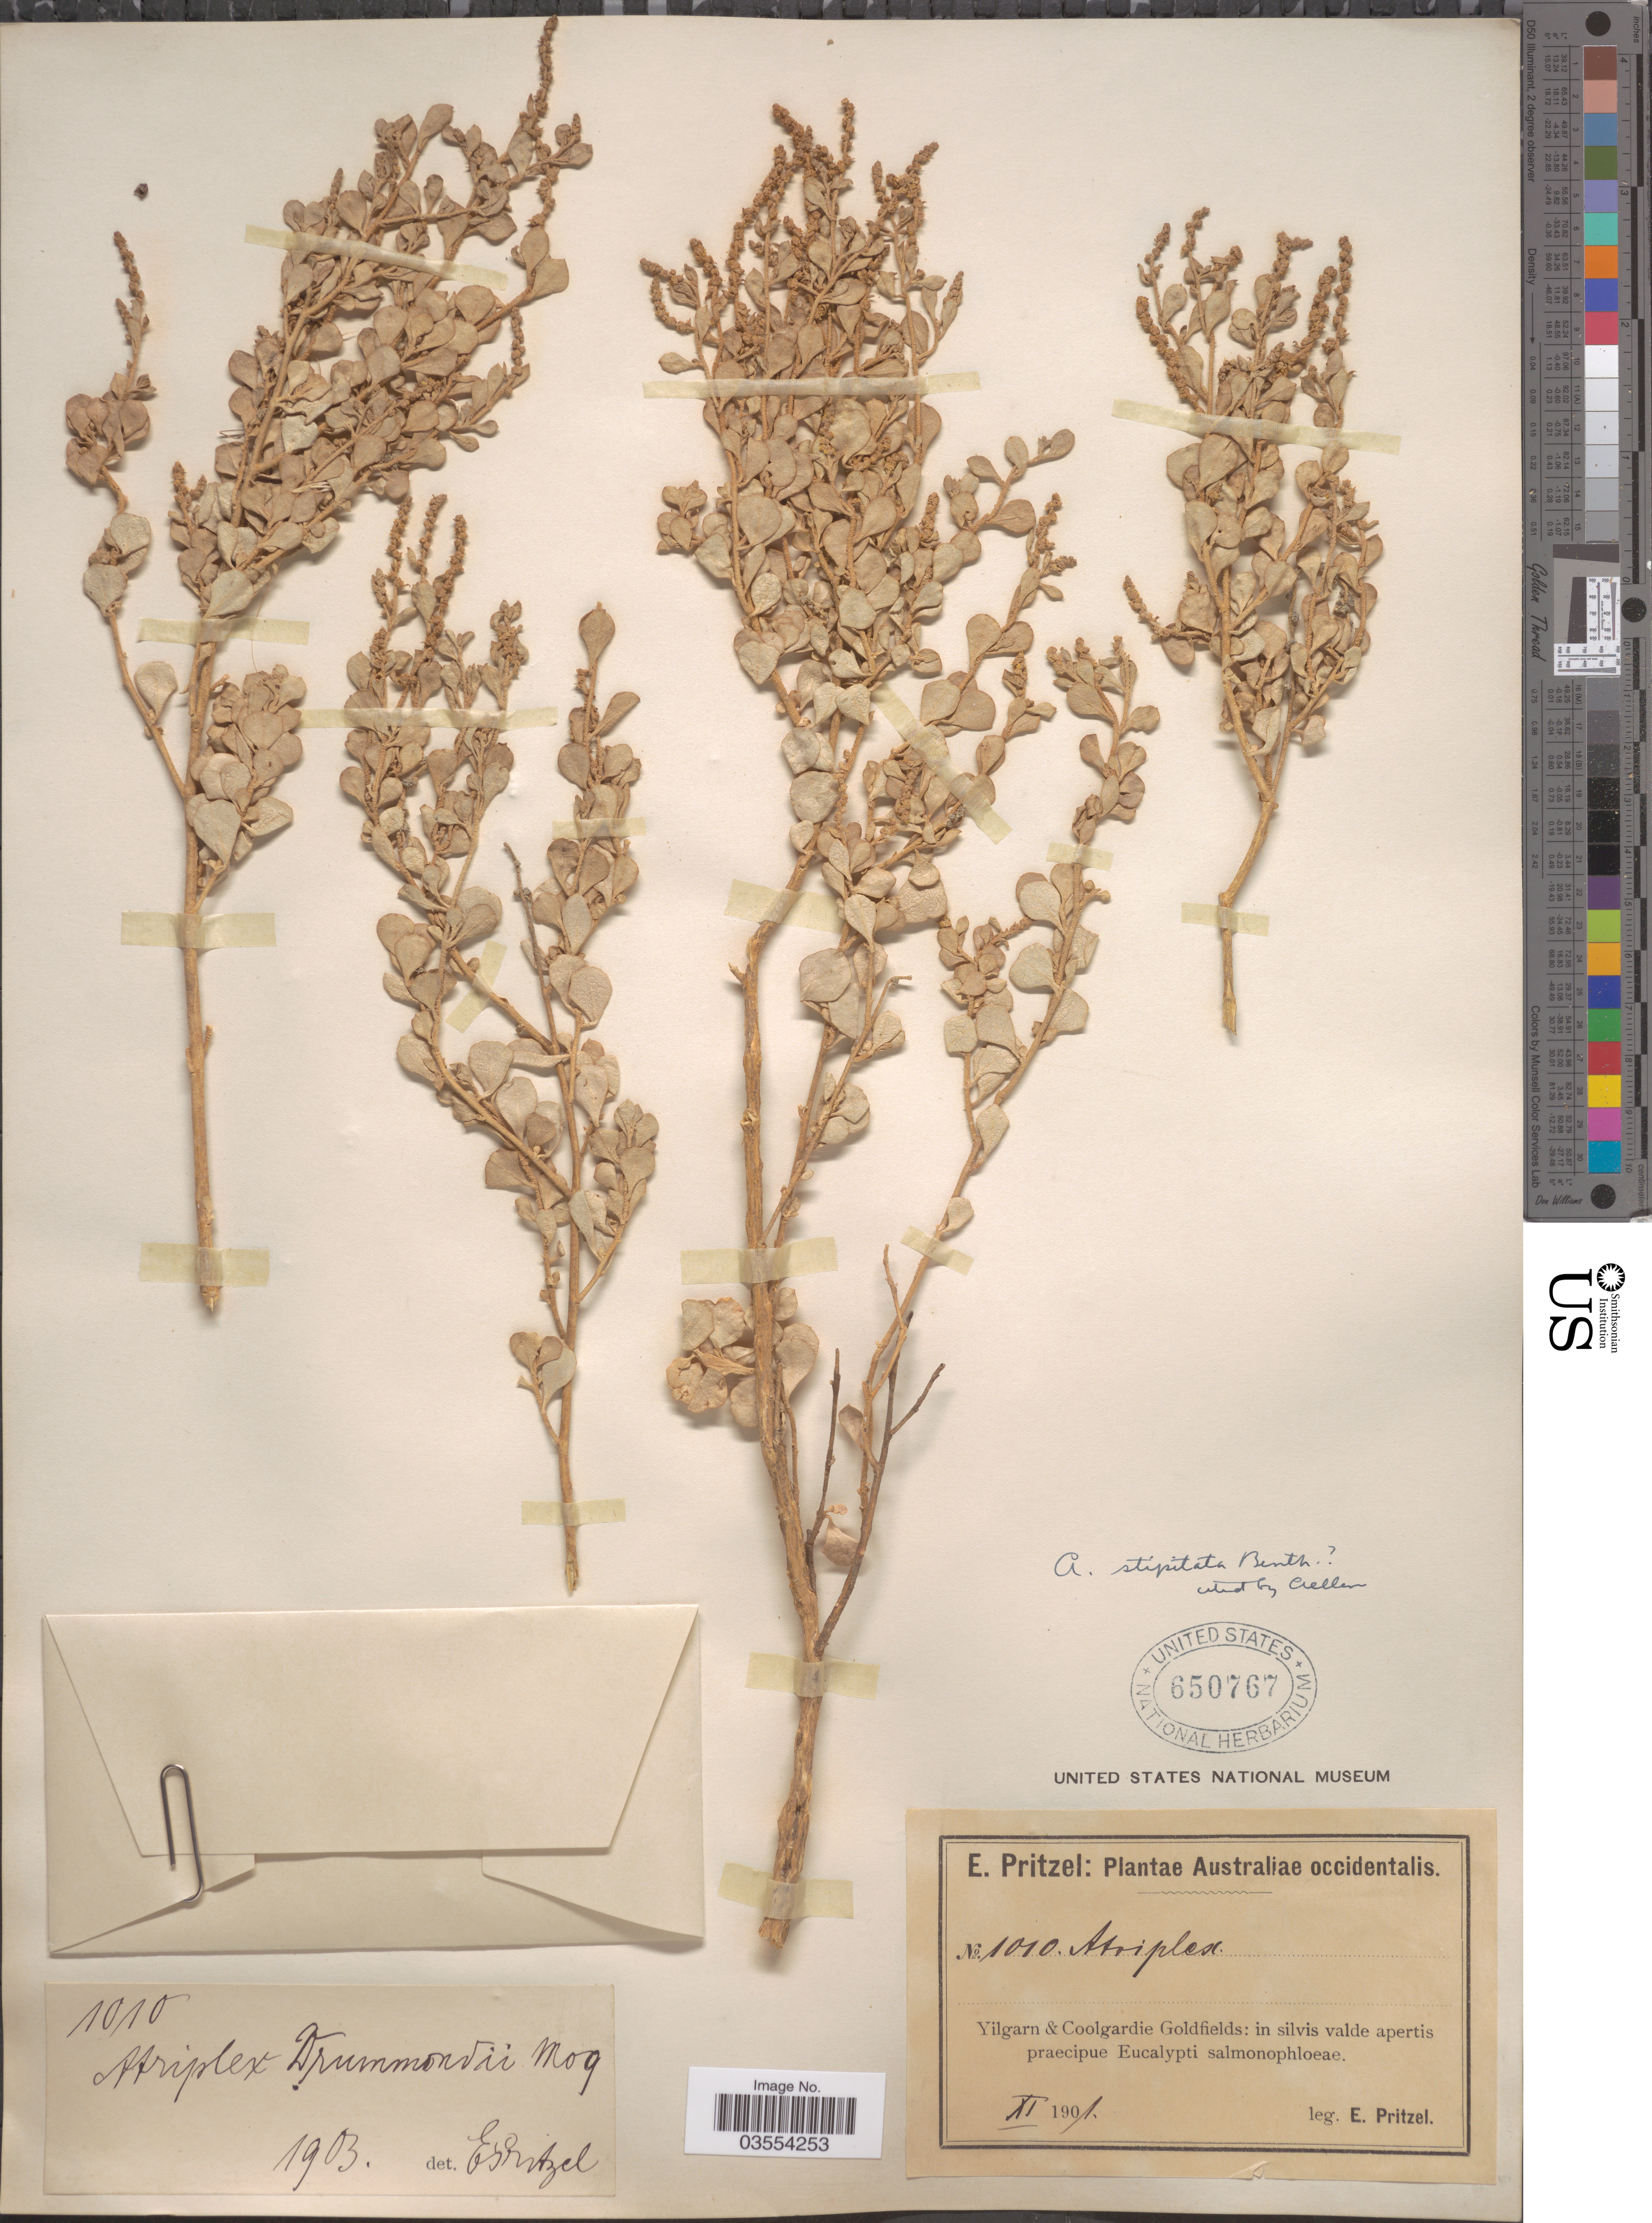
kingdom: Plantae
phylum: Tracheophyta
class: Magnoliopsida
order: Caryophyllales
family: Amaranthaceae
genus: Atriplex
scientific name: Atriplex stipitata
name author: Benth.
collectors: E. G. Pritzel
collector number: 1010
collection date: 1901-11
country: Australia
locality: Australiæ occidentalis. Yilgarn & Coolgardie Goldfields.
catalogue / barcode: US 650767